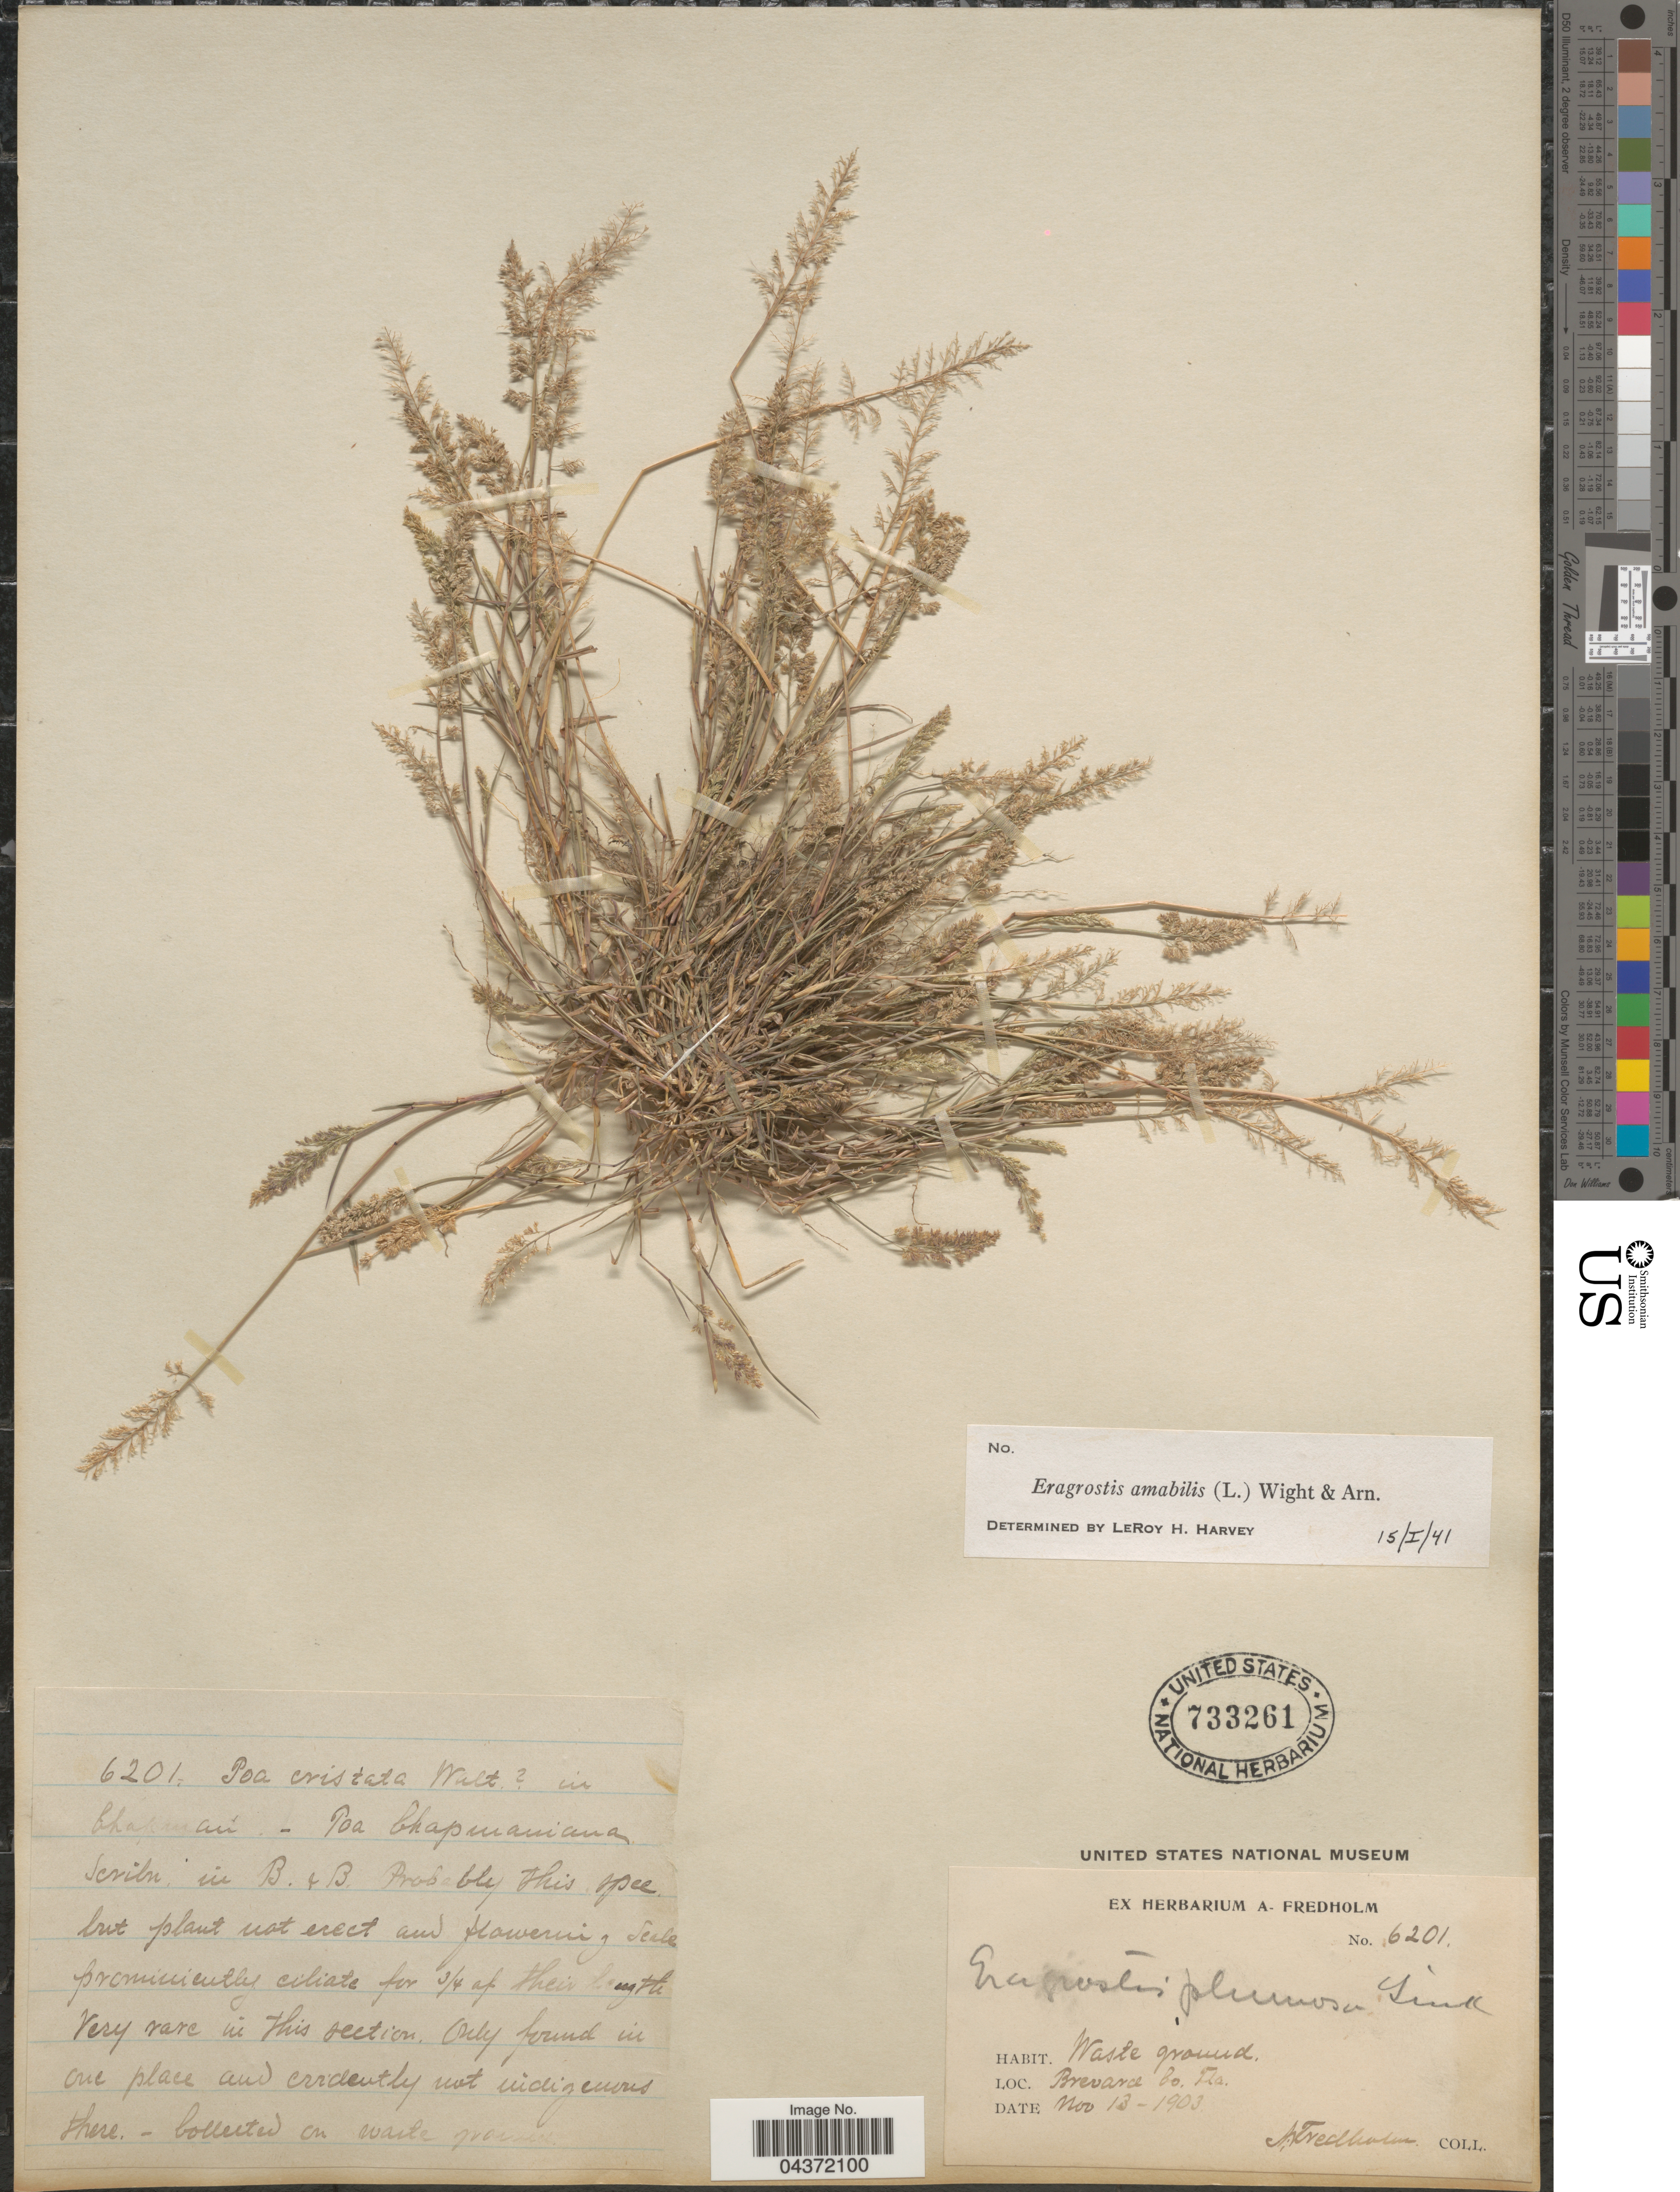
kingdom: Plantae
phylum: Tracheophyta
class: Liliopsida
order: Poales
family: Poaceae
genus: Eragrostis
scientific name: Eragrostis tenella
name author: (L.) P. Beauv. ex Roem. & Schult.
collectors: A. Fredholm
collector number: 6201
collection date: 1903-11-13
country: United States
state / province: Florida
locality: Brevard Co.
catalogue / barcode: US 733261